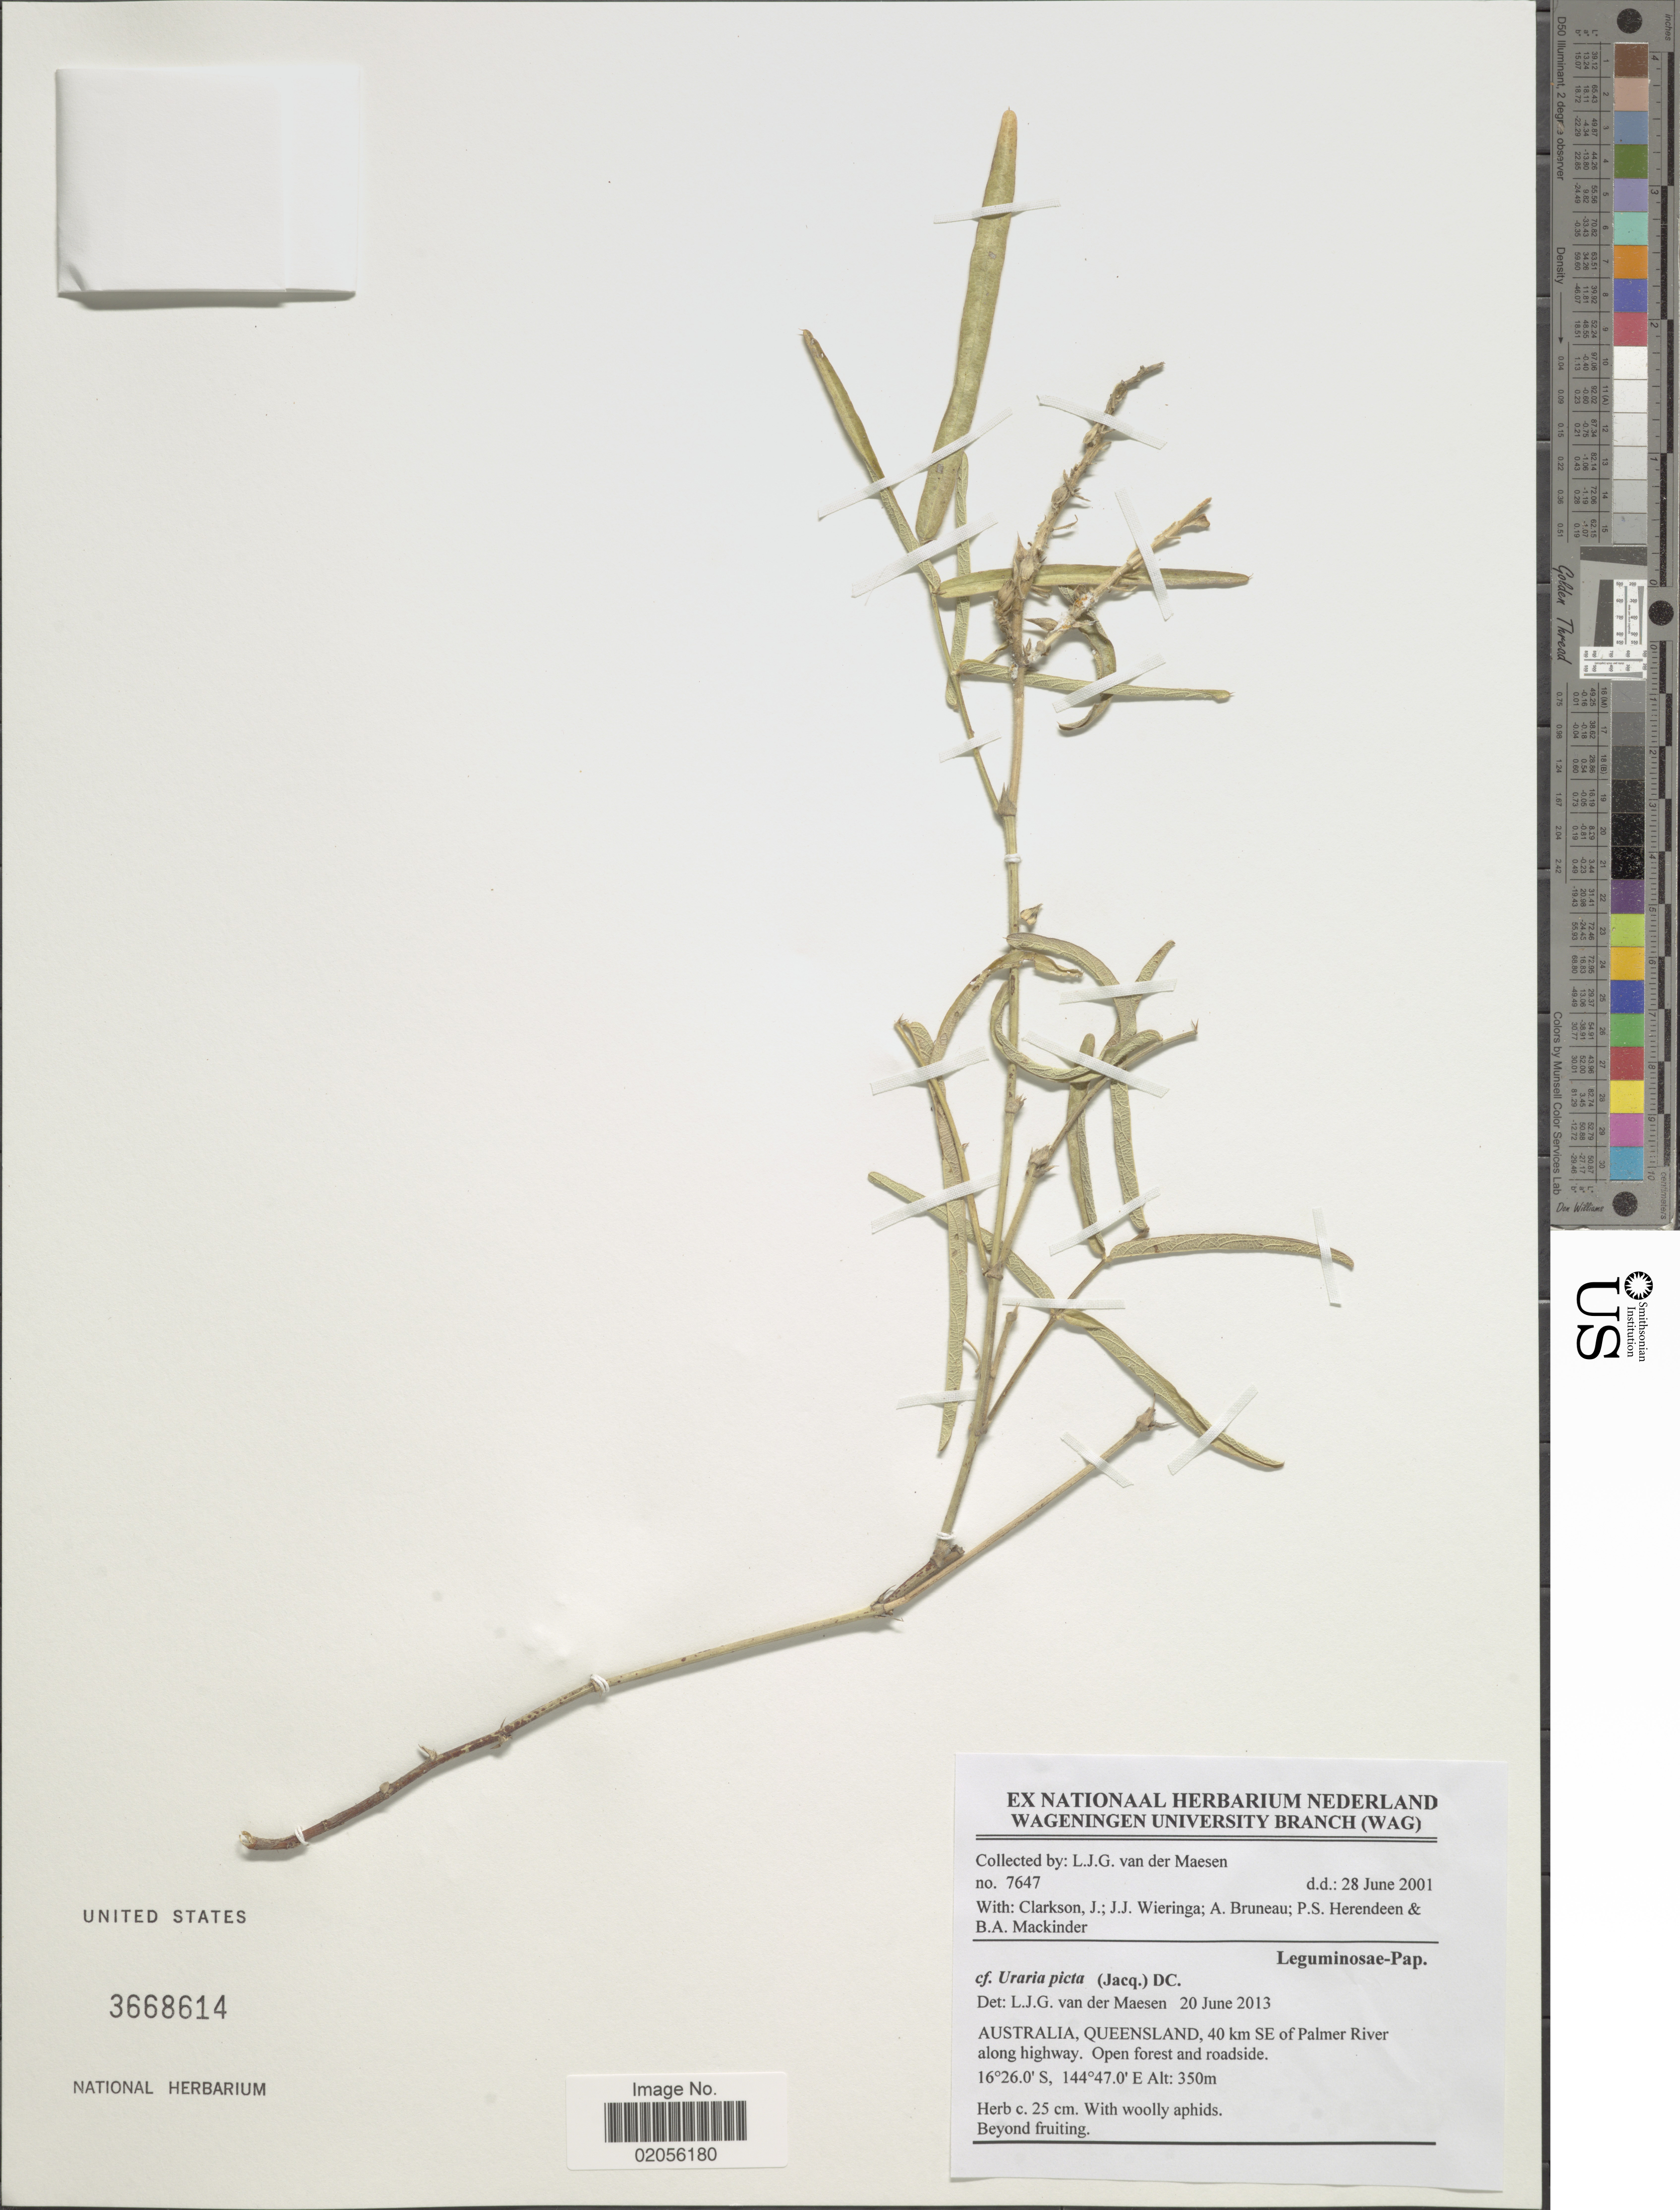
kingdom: Plantae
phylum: Tracheophyta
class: Magnoliopsida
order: Fabales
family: Fabaceae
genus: Uraria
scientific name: Uraria picta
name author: (Jacq.) DC.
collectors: L. van der Maesen, J. Clarkson, J. Wieringa, A. Bruneau & et al.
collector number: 7647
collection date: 2001-06-28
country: Australia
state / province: Queensland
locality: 40 km SE of Palmer River along highway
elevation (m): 350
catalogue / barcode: US 3668614